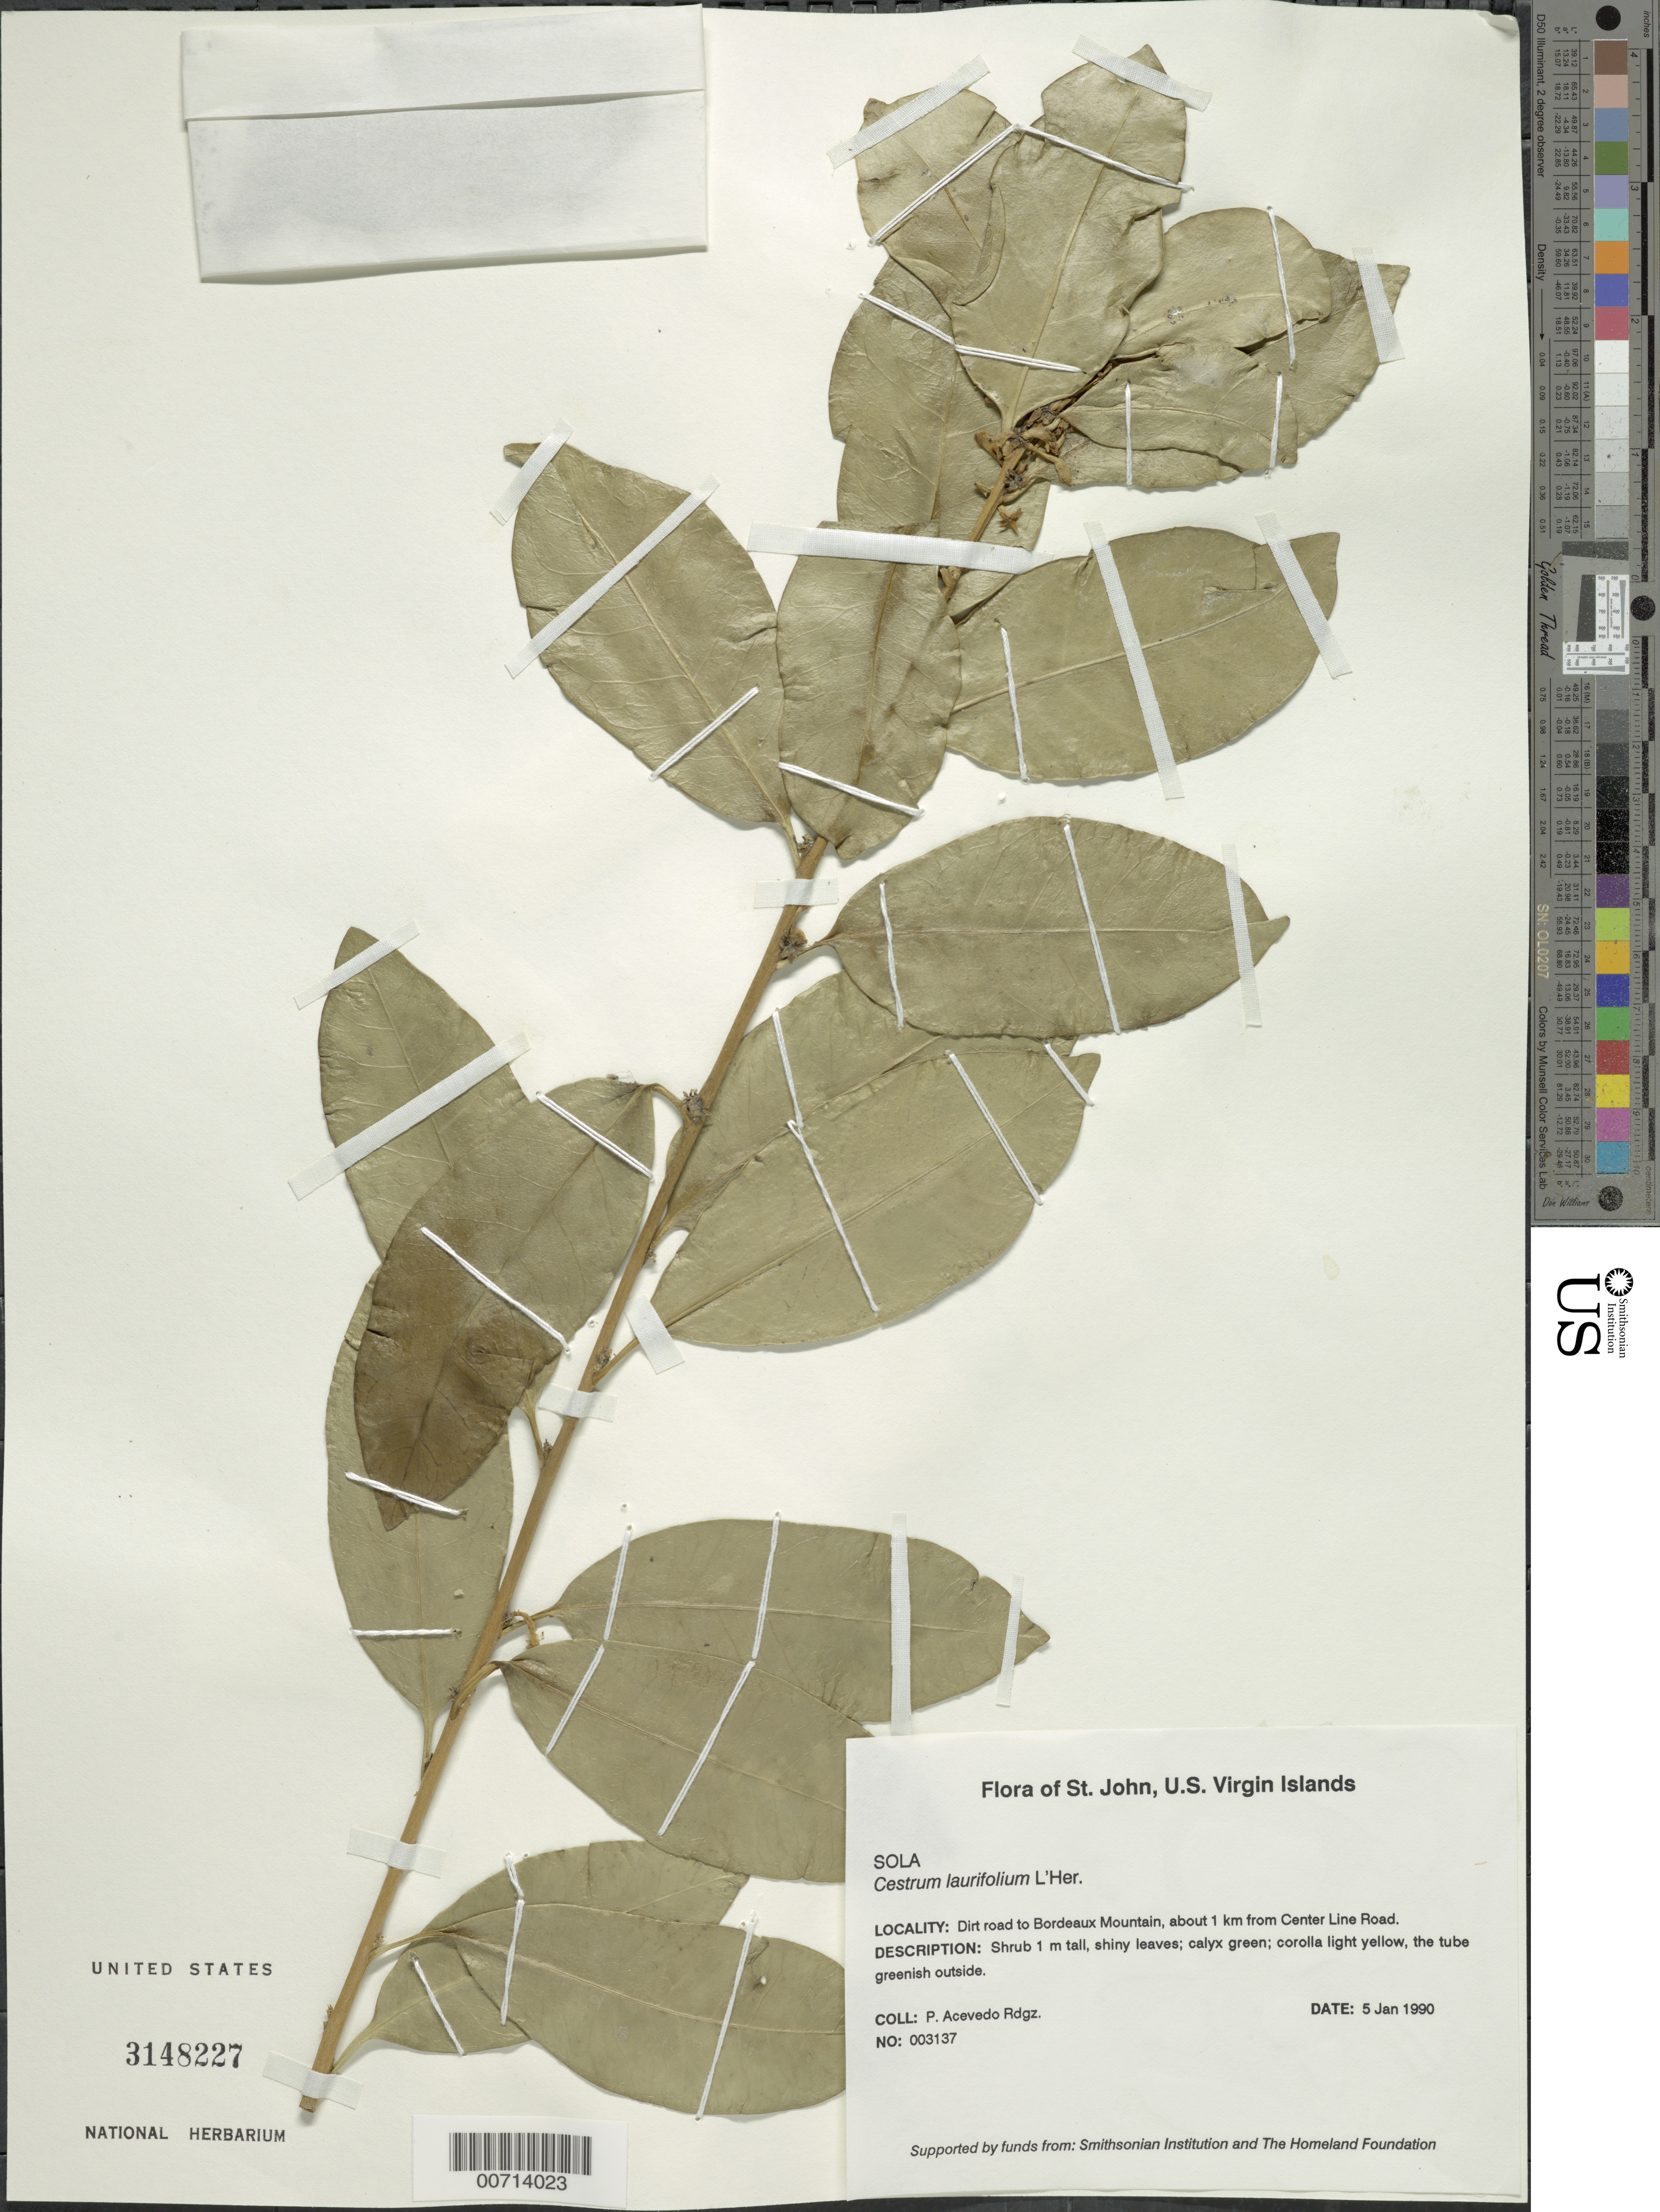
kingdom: Plantae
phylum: Tracheophyta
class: Magnoliopsida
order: Solanales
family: Solanaceae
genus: Cestrum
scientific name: Cestrum laurifolium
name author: L'Hér.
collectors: P. Acevedo-Rodr.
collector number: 3137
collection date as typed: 05 Jan 1990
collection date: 1990-01-05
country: U.S. Virgin Islands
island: St. John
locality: Cruz Bay Quarter; dirt road to Bordeaux Mountain, about 1 km from Center Line Road.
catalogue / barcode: US 3148227